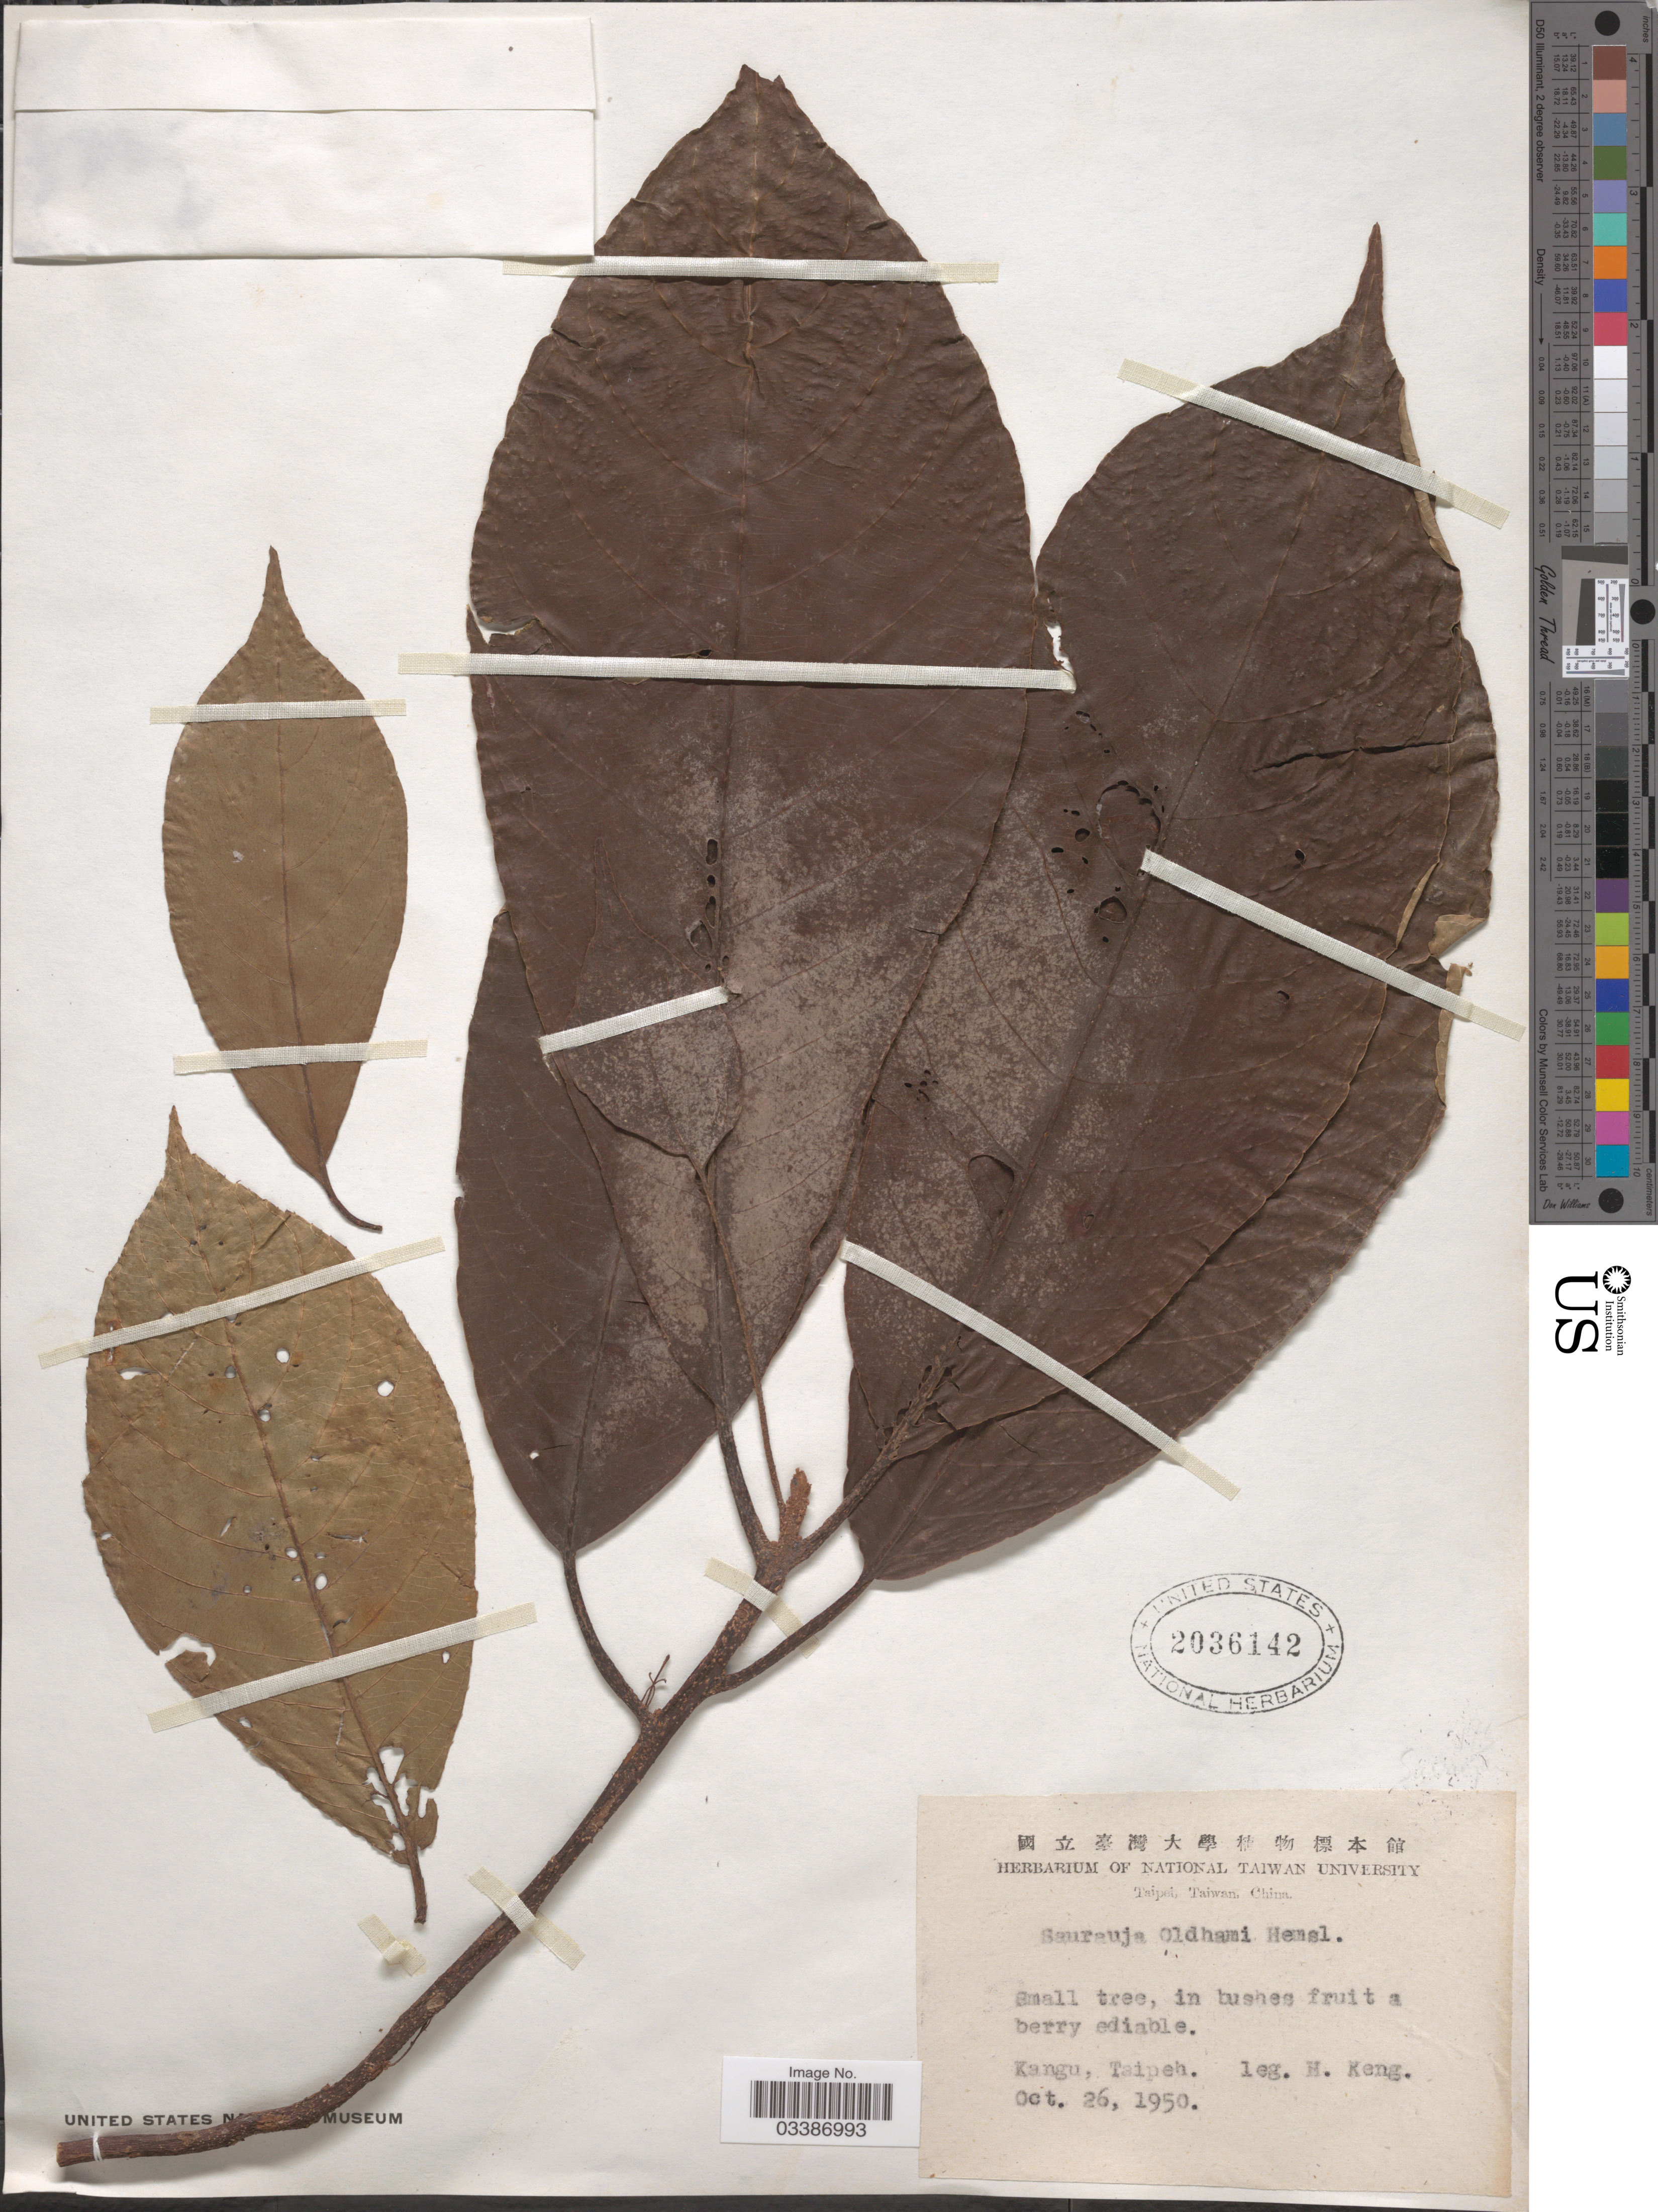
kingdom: Plantae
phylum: Tracheophyta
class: Magnoliopsida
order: Ericales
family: Actinidiaceae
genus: Saurauia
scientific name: Saurauia tristyla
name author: DC.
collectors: H. Keng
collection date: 1950-10-26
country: Taiwan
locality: Kangu, Taipeh.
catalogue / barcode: US 2036142